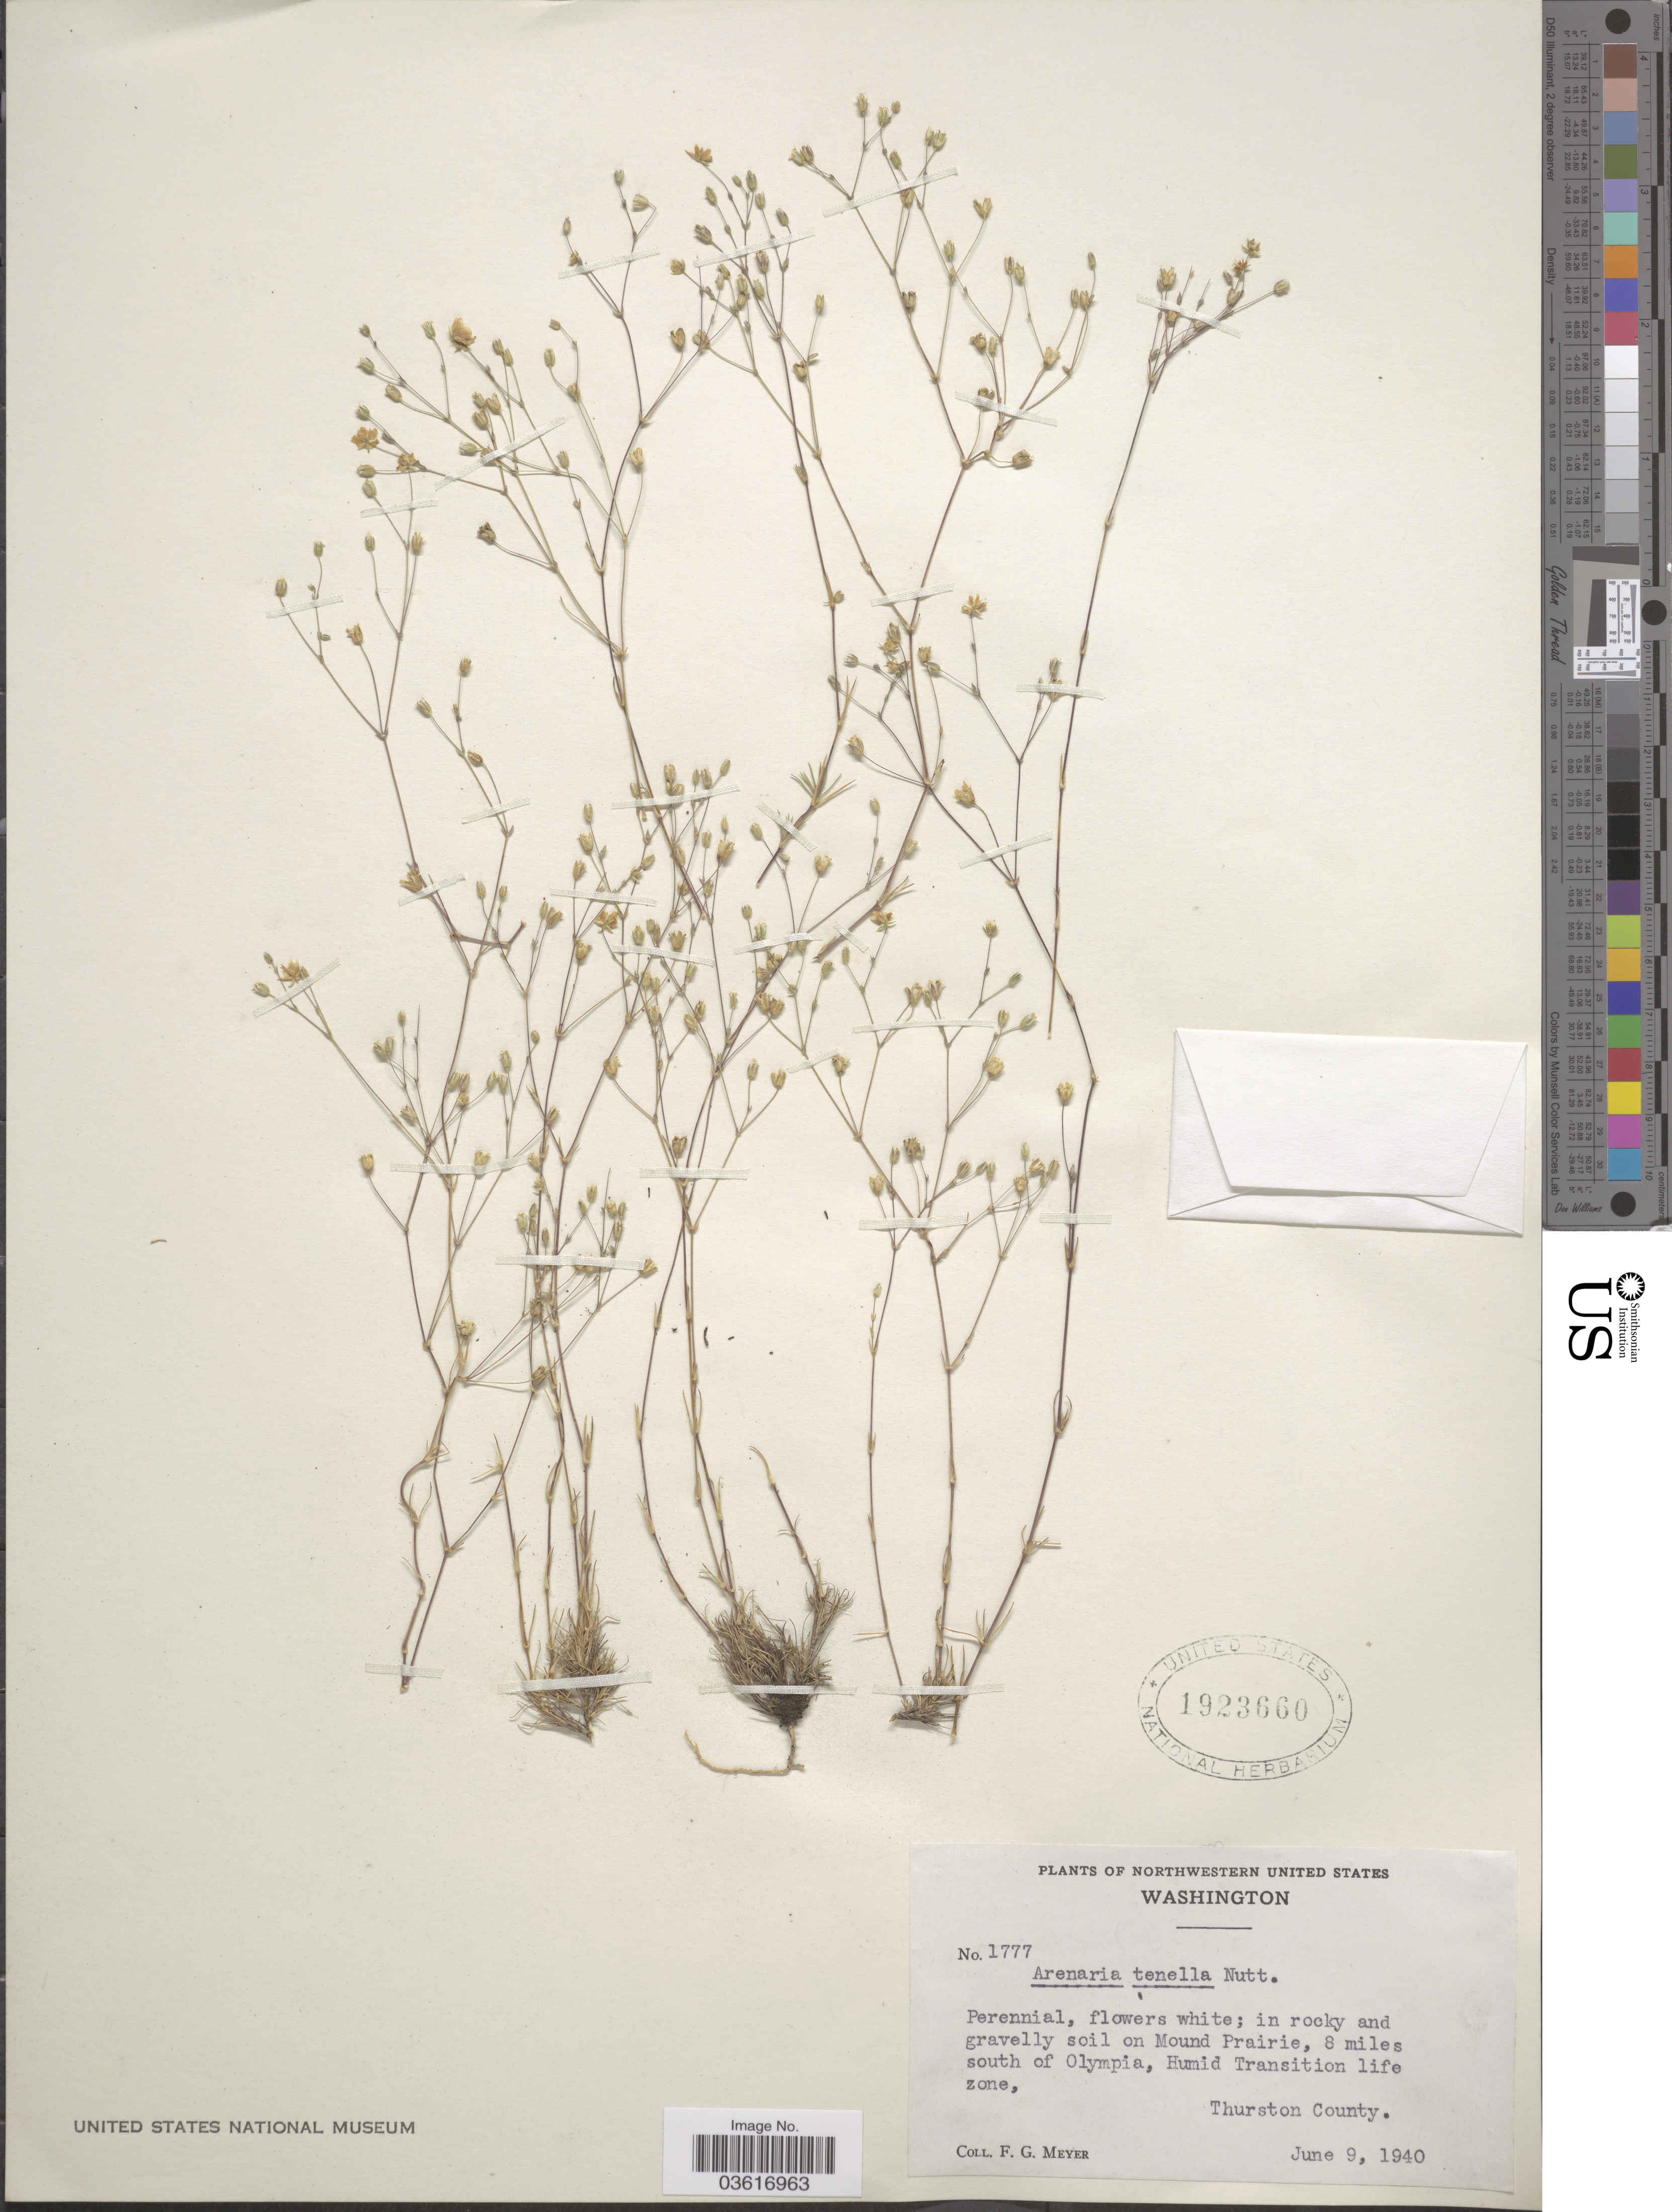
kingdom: Plantae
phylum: Tracheophyta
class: Magnoliopsida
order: Caryophyllales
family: Caryophyllaceae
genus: Minuartia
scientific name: Minuartia tenella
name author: (J. Gay) Mattf.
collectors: F. G. Meyer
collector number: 1777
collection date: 1940-06-09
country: United States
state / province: Washington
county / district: Thurston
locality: On Mound Prairie, 8 miles south of Olympia, Humid Transition life zone, Thurston County.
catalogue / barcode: US 1923660